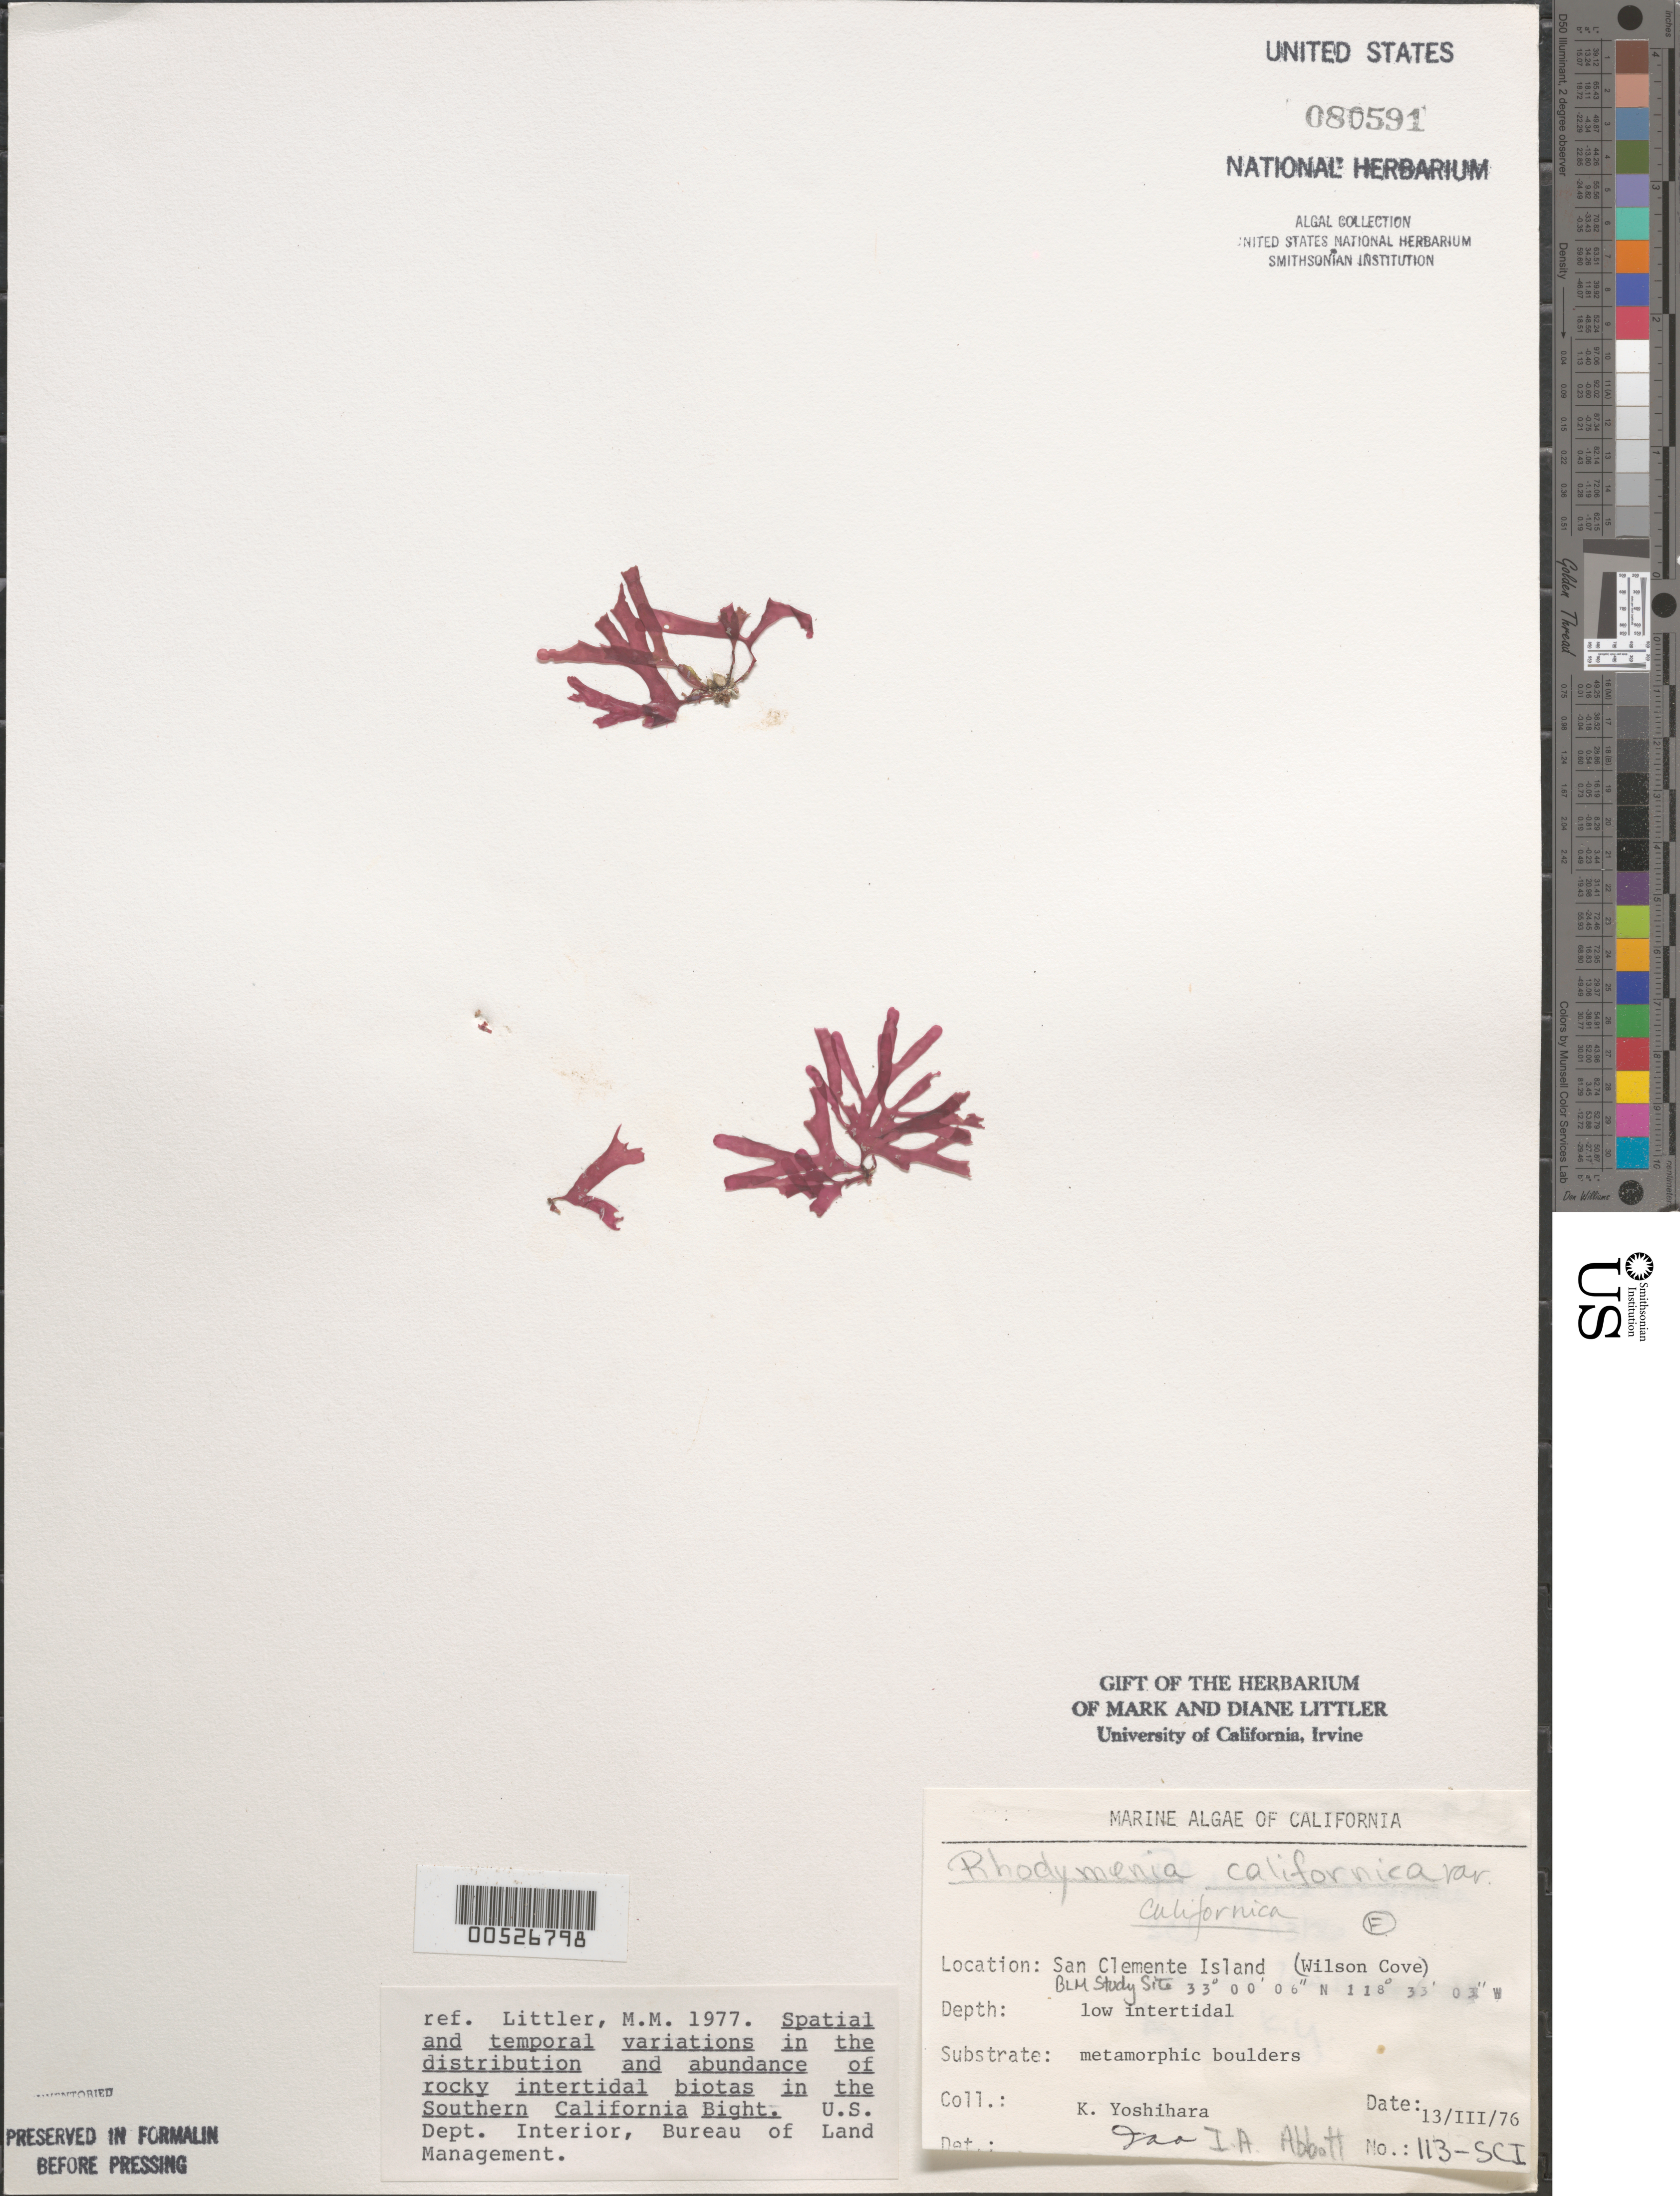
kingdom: Plantae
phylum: Rhodophyta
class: Florideophyceae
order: Rhodymeniales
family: Rhodymeniaceae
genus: Rhodymenia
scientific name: Rhodymenia californica var. californica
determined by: Abbott, Isabella A.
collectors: K. Yoshihara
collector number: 113-SCI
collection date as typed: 13 Mar 1976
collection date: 1976-03-13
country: United States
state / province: California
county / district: Los Angeles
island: San Clemente Island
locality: Wilson Cove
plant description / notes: BLM-SOCALBIGHT Rocky Intertidal Survey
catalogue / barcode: US 80591